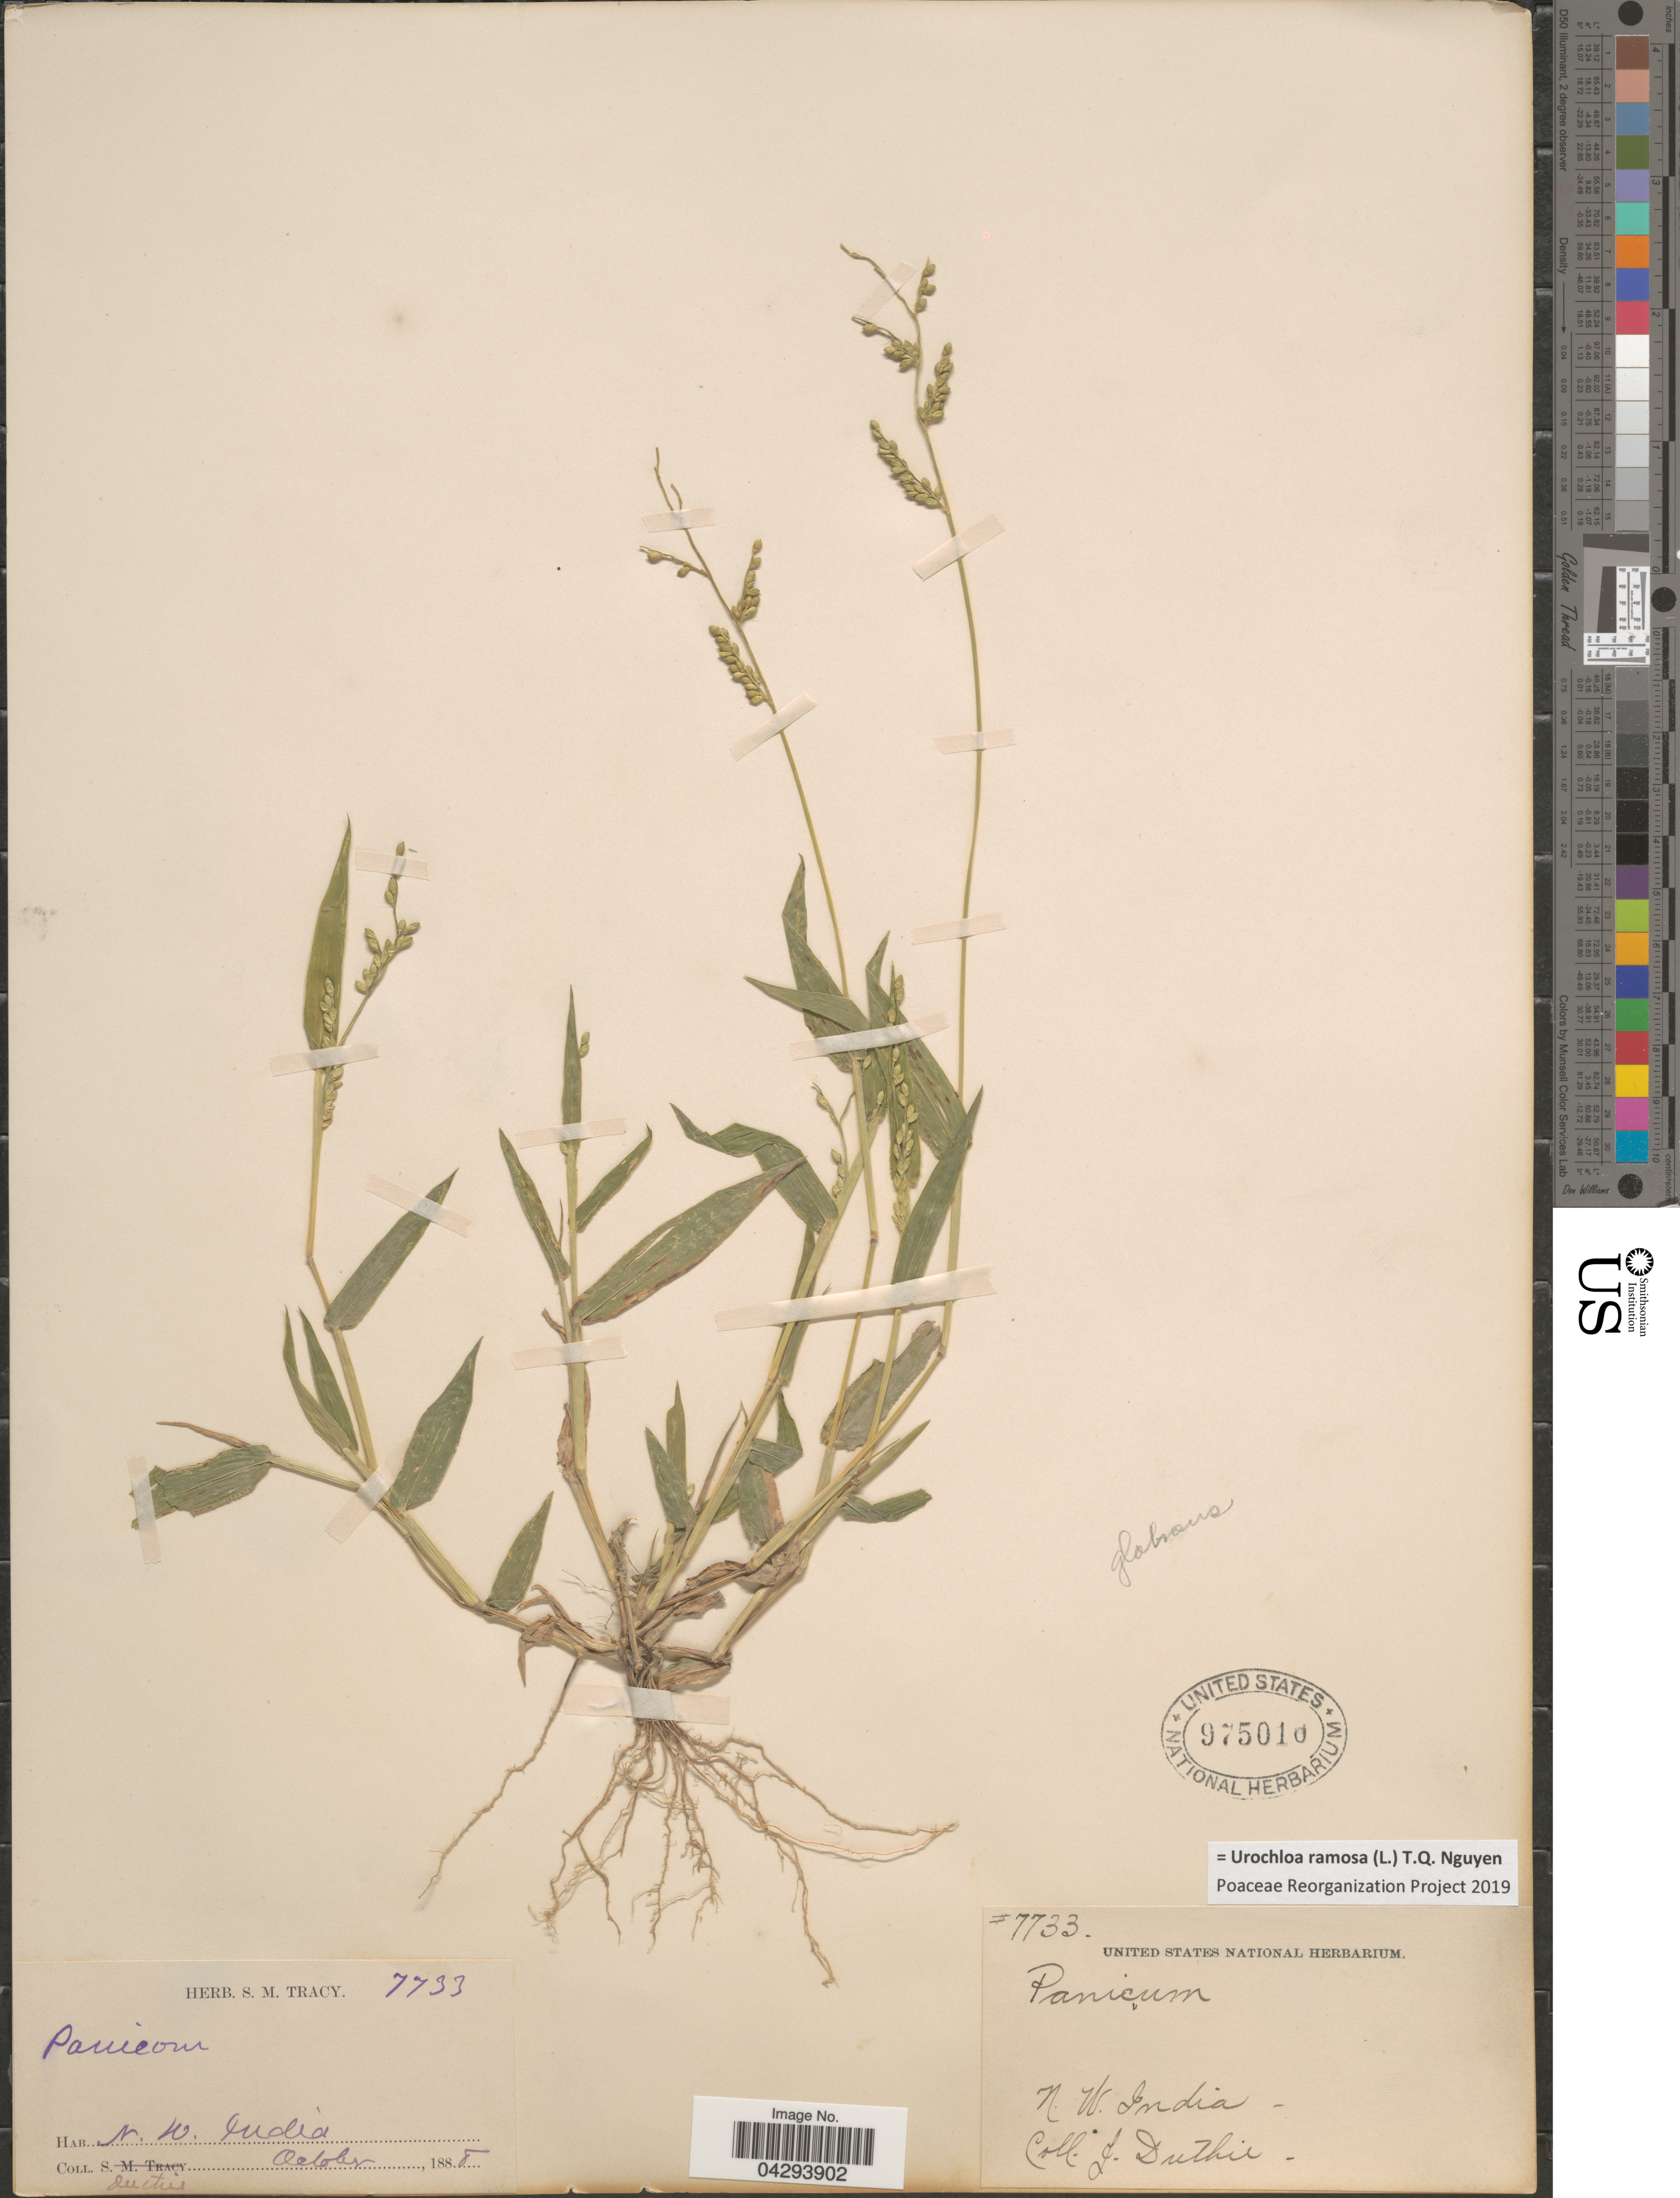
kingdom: Plantae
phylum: Tracheophyta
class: Liliopsida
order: Poales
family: Poaceae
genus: Urochloa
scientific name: Urochloa ramosa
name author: T.Q. Nguyen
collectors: J. F. Duthie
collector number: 7733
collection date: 1888-10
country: India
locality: N. W. India.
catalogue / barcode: US 975016